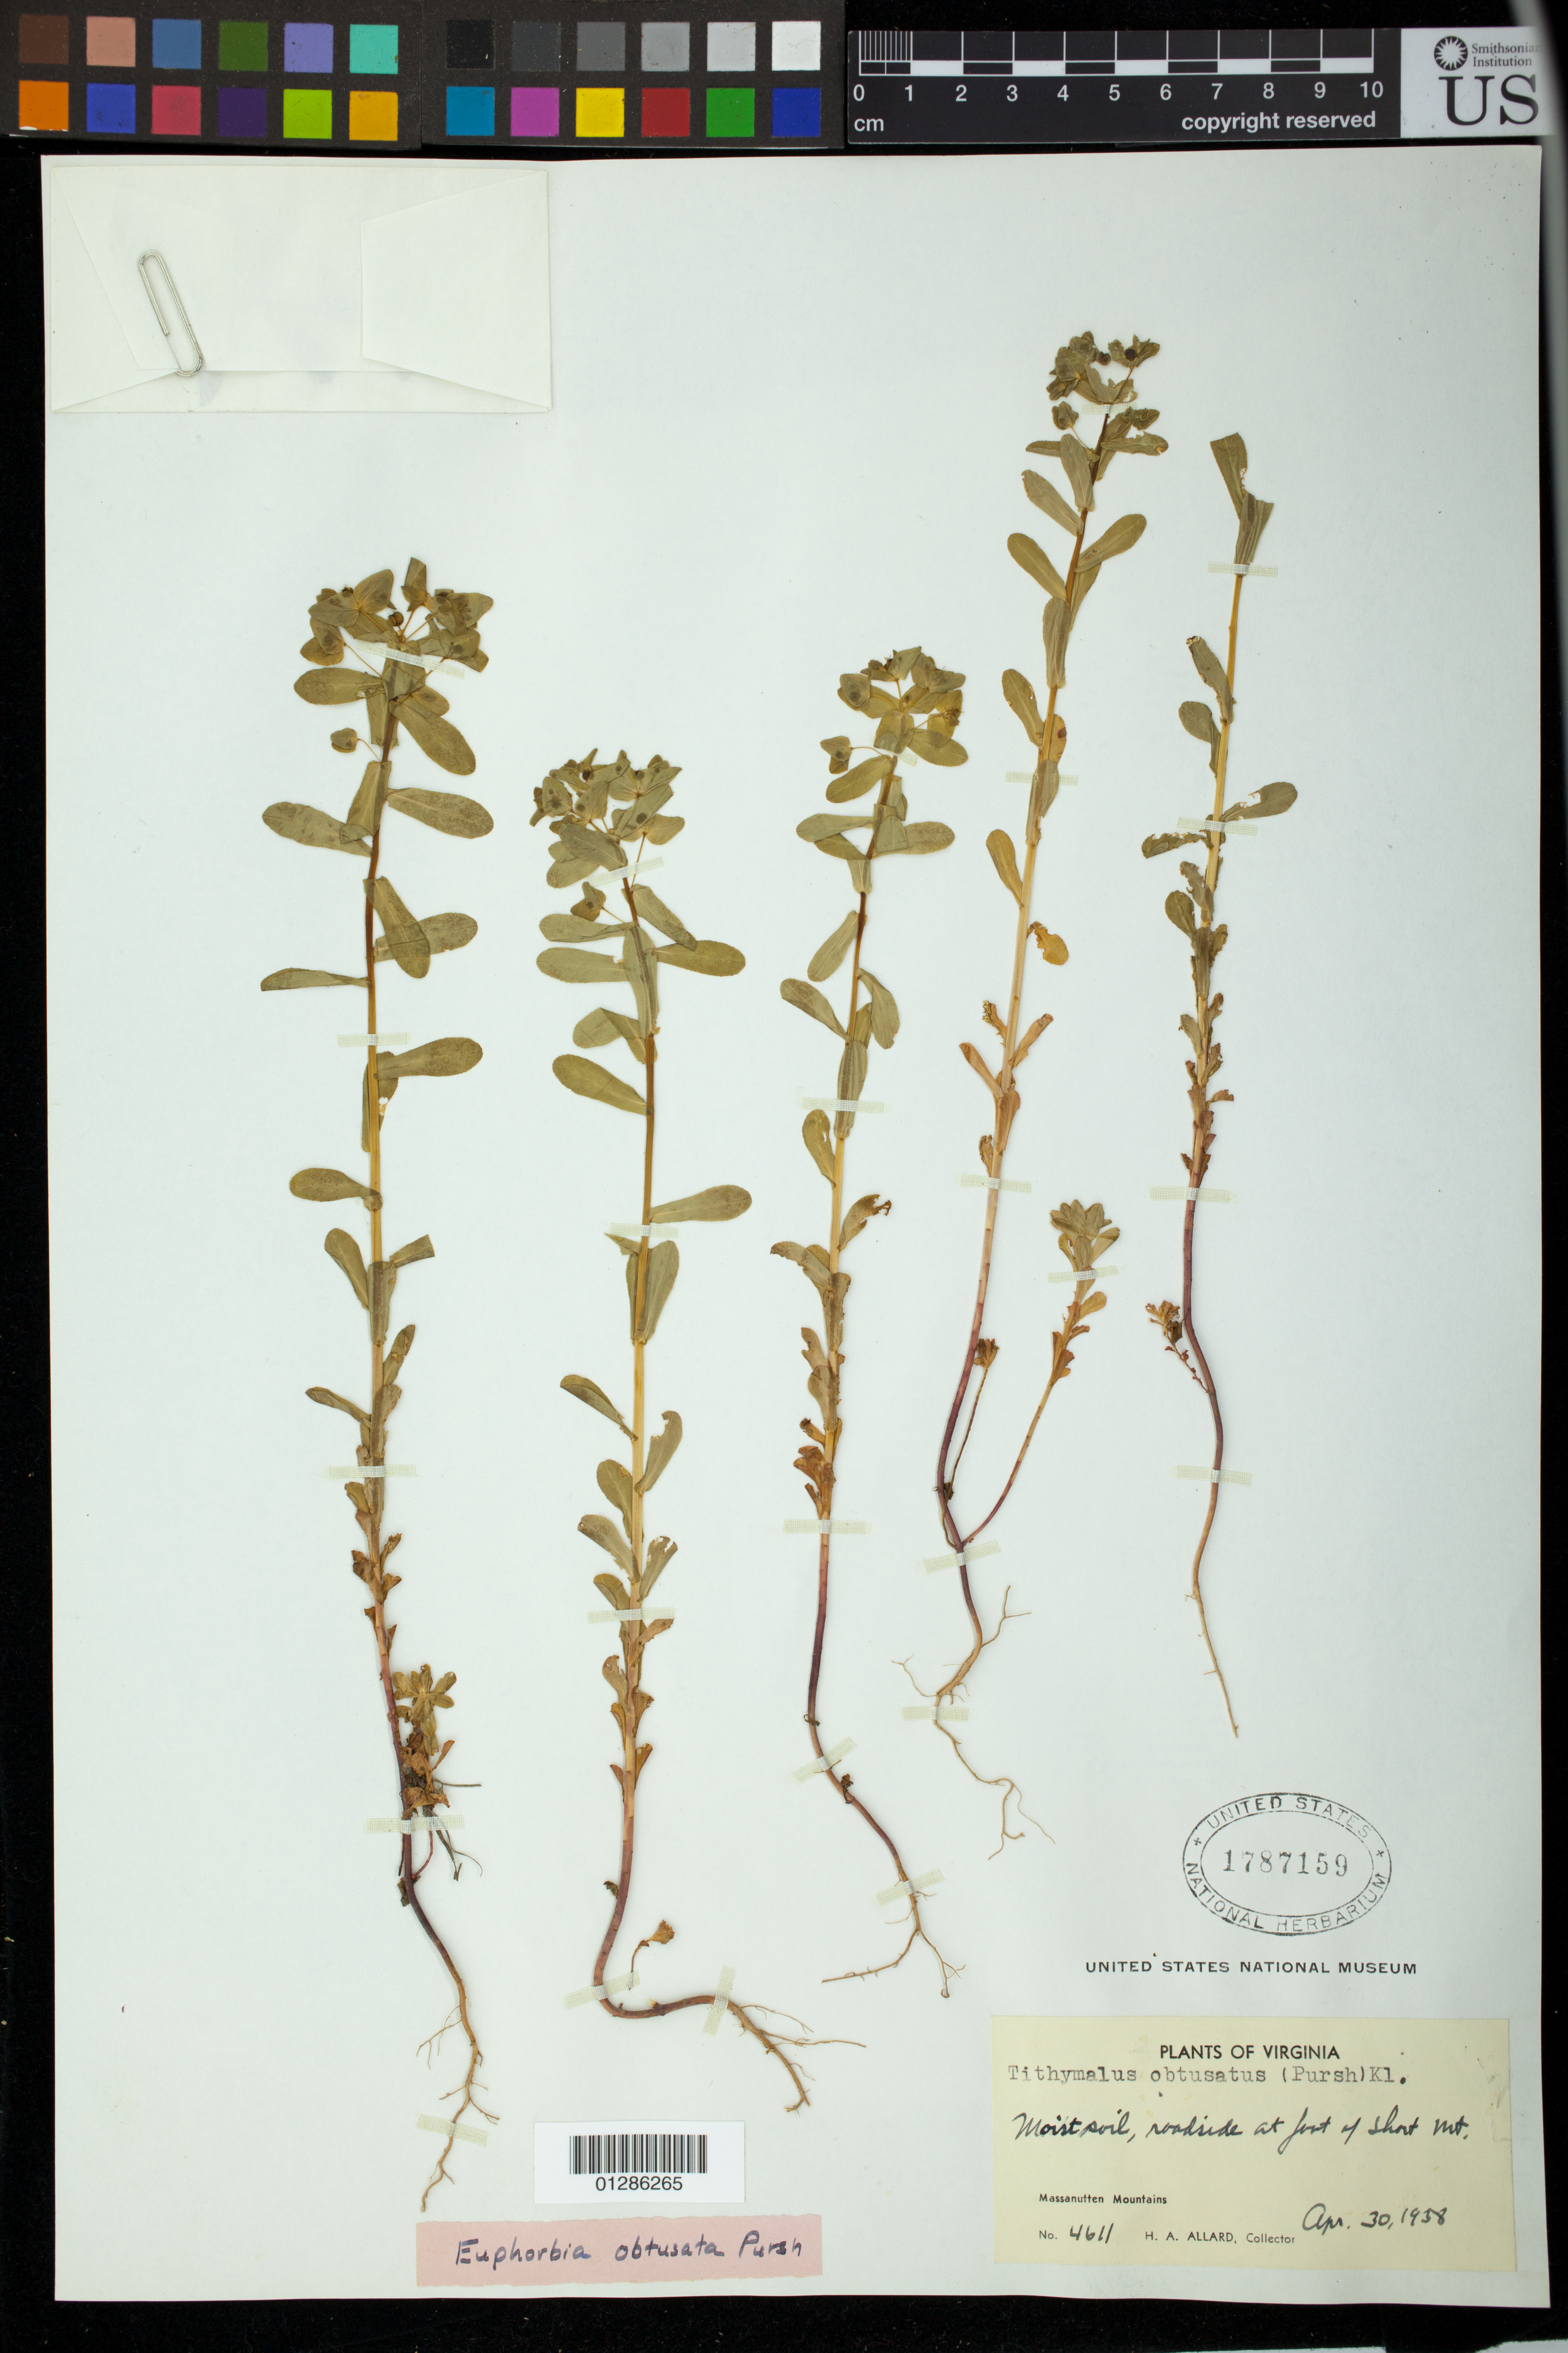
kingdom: Plantae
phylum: Tracheophyta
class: Magnoliopsida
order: Malpighiales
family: Euphorbiaceae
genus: Euphorbia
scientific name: Euphorbia spathulata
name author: Lam.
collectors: H. A. Allard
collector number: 4611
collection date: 1938-04-30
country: United States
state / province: Virginia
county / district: Page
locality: Massanutten Mountains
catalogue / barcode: US 1787159